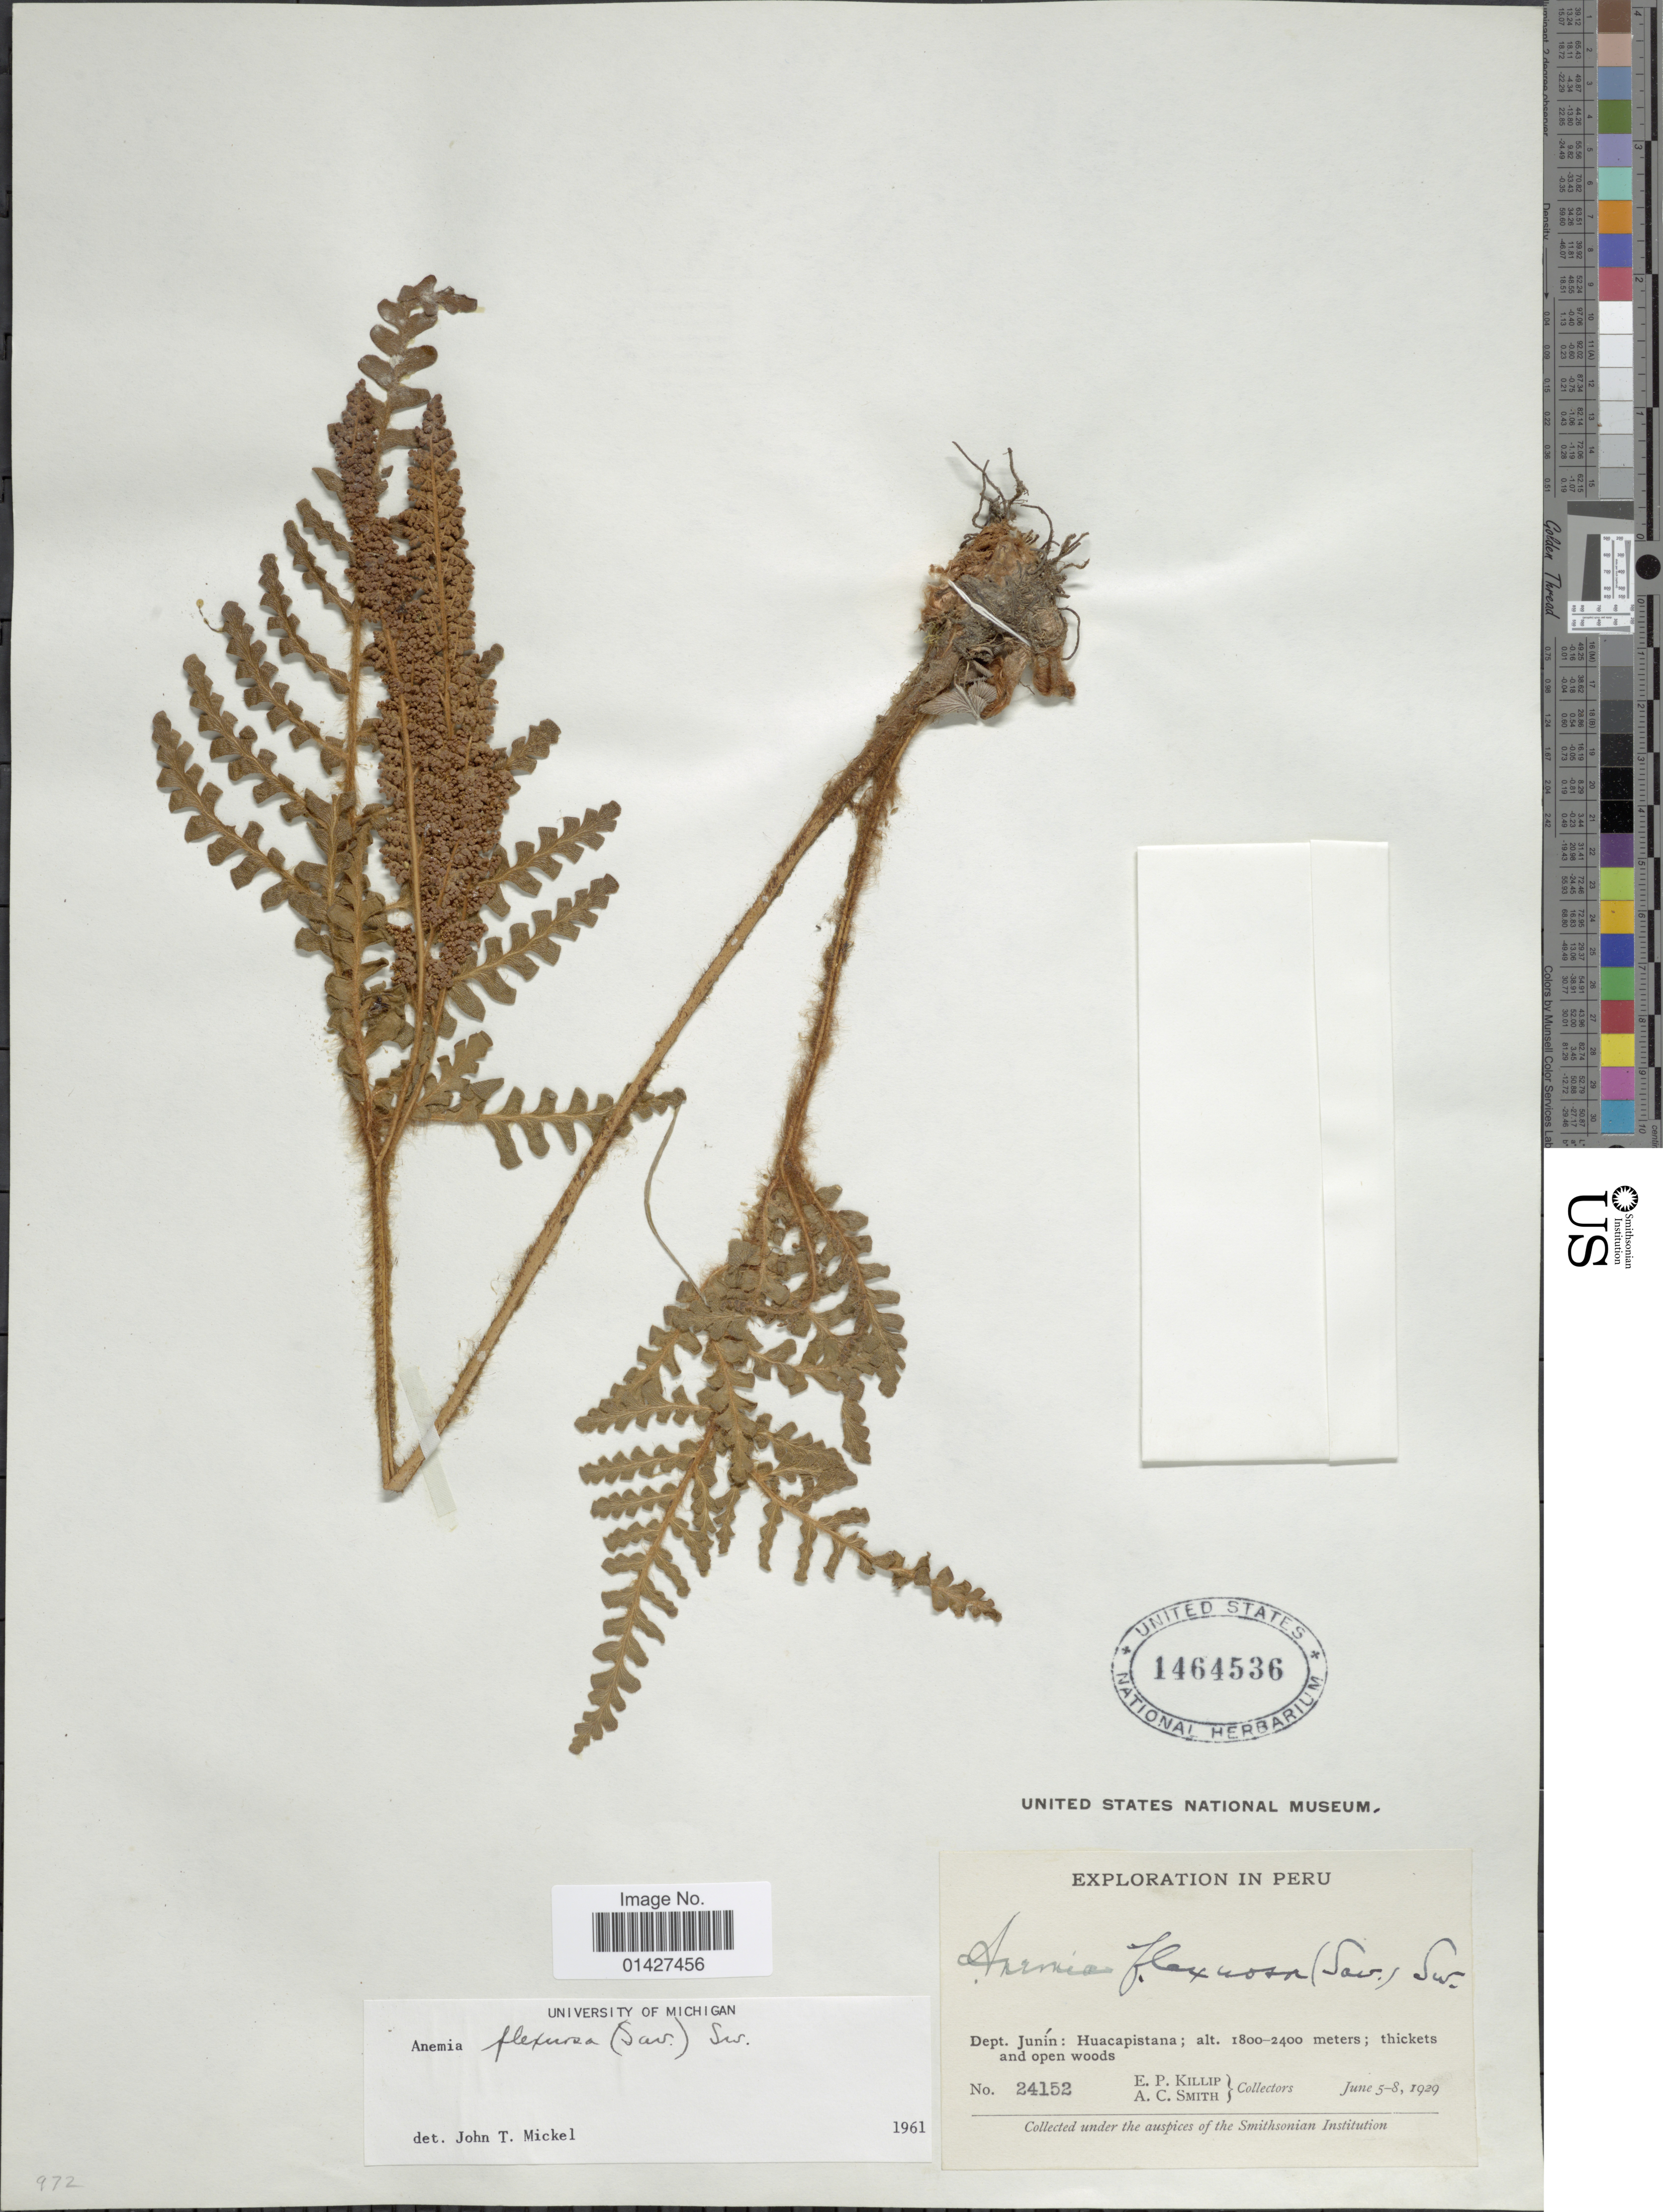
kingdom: Plantae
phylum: Tracheophyta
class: Polypodiopsida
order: Schizaeales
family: Anemiaceae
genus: Anemia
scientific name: Anemia flexuosa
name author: (Savigny) Sw.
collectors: E. P. Killip & A. C. Smith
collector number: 24152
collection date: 1929-06-05/1929-06-08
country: Peru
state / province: Junín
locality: Huacapistana, thickets and open woods.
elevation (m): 1800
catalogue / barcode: US 1464536